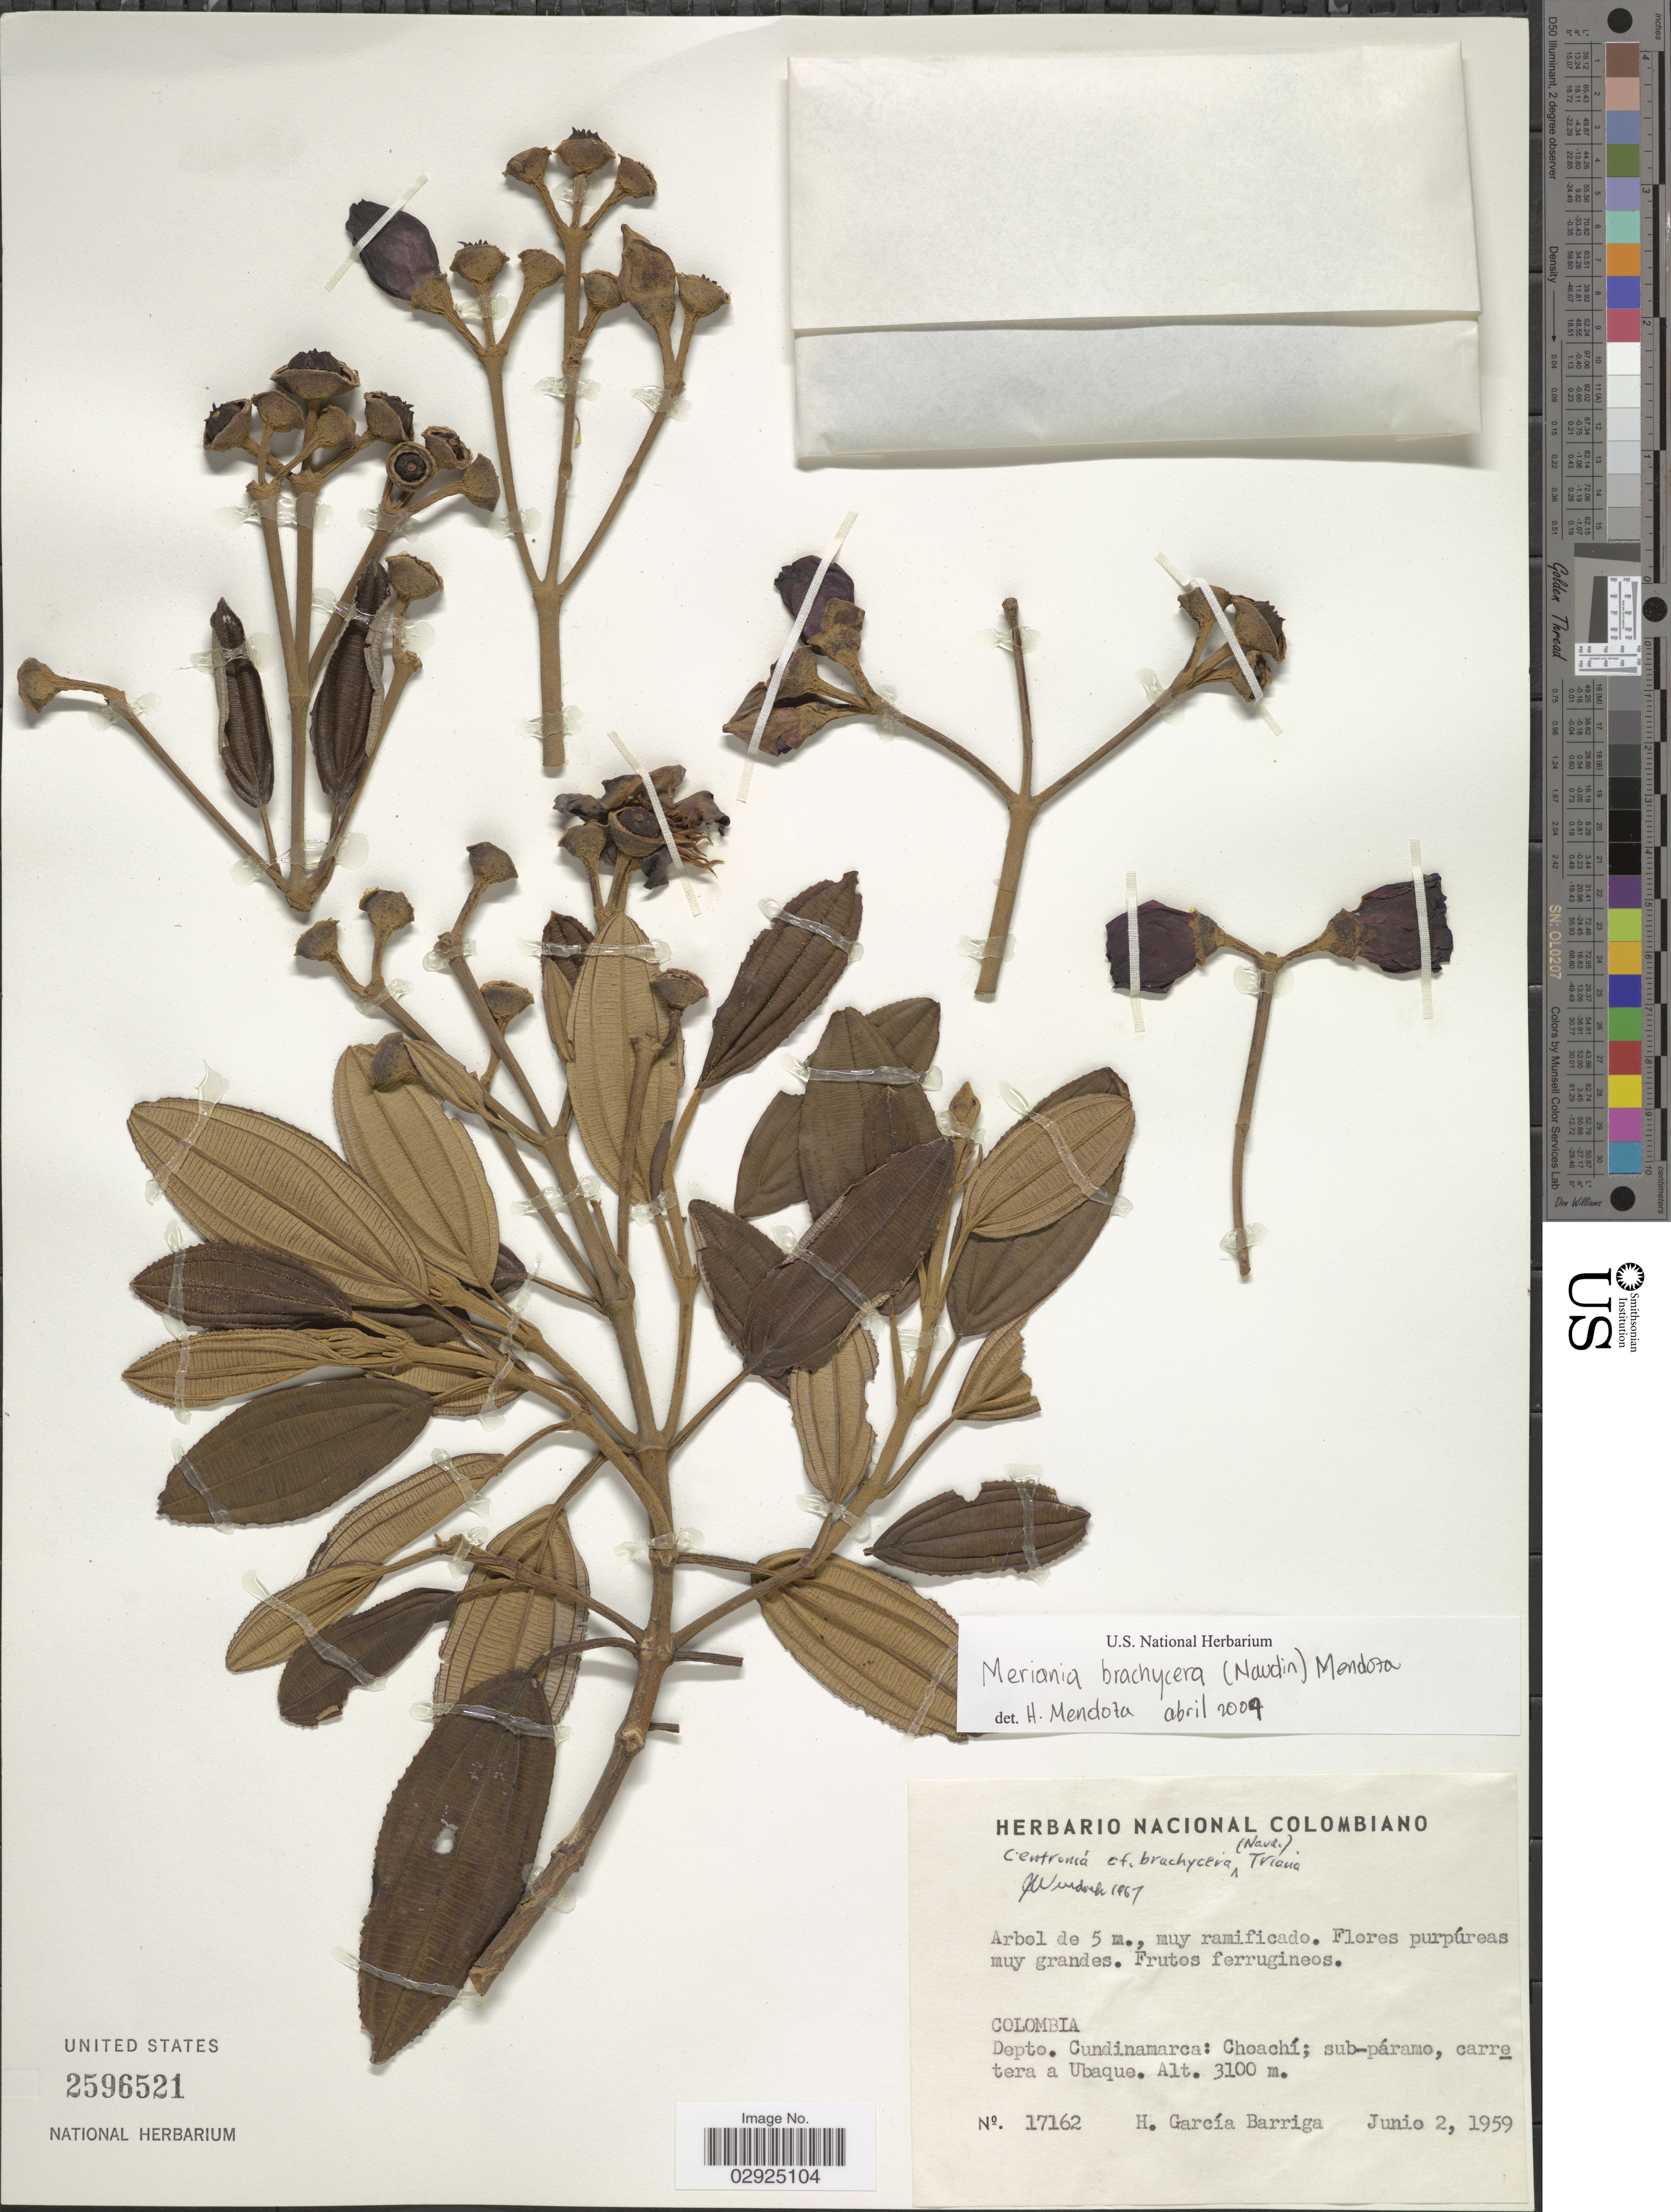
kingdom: Plantae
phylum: Tracheophyta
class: Magnoliopsida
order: Myrtales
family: Melastomataceae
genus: Meriania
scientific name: Meriania brachycera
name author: (Naudin) Humberto Mend. & Fern. Alonso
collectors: H. García Barriga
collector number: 17162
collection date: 1959-06-02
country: Colombia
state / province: Cundinamarca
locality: Depto. Cundinamarca: Choachí; sub-páramo, carretera a Ubaque.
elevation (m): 3100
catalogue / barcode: US 2596521